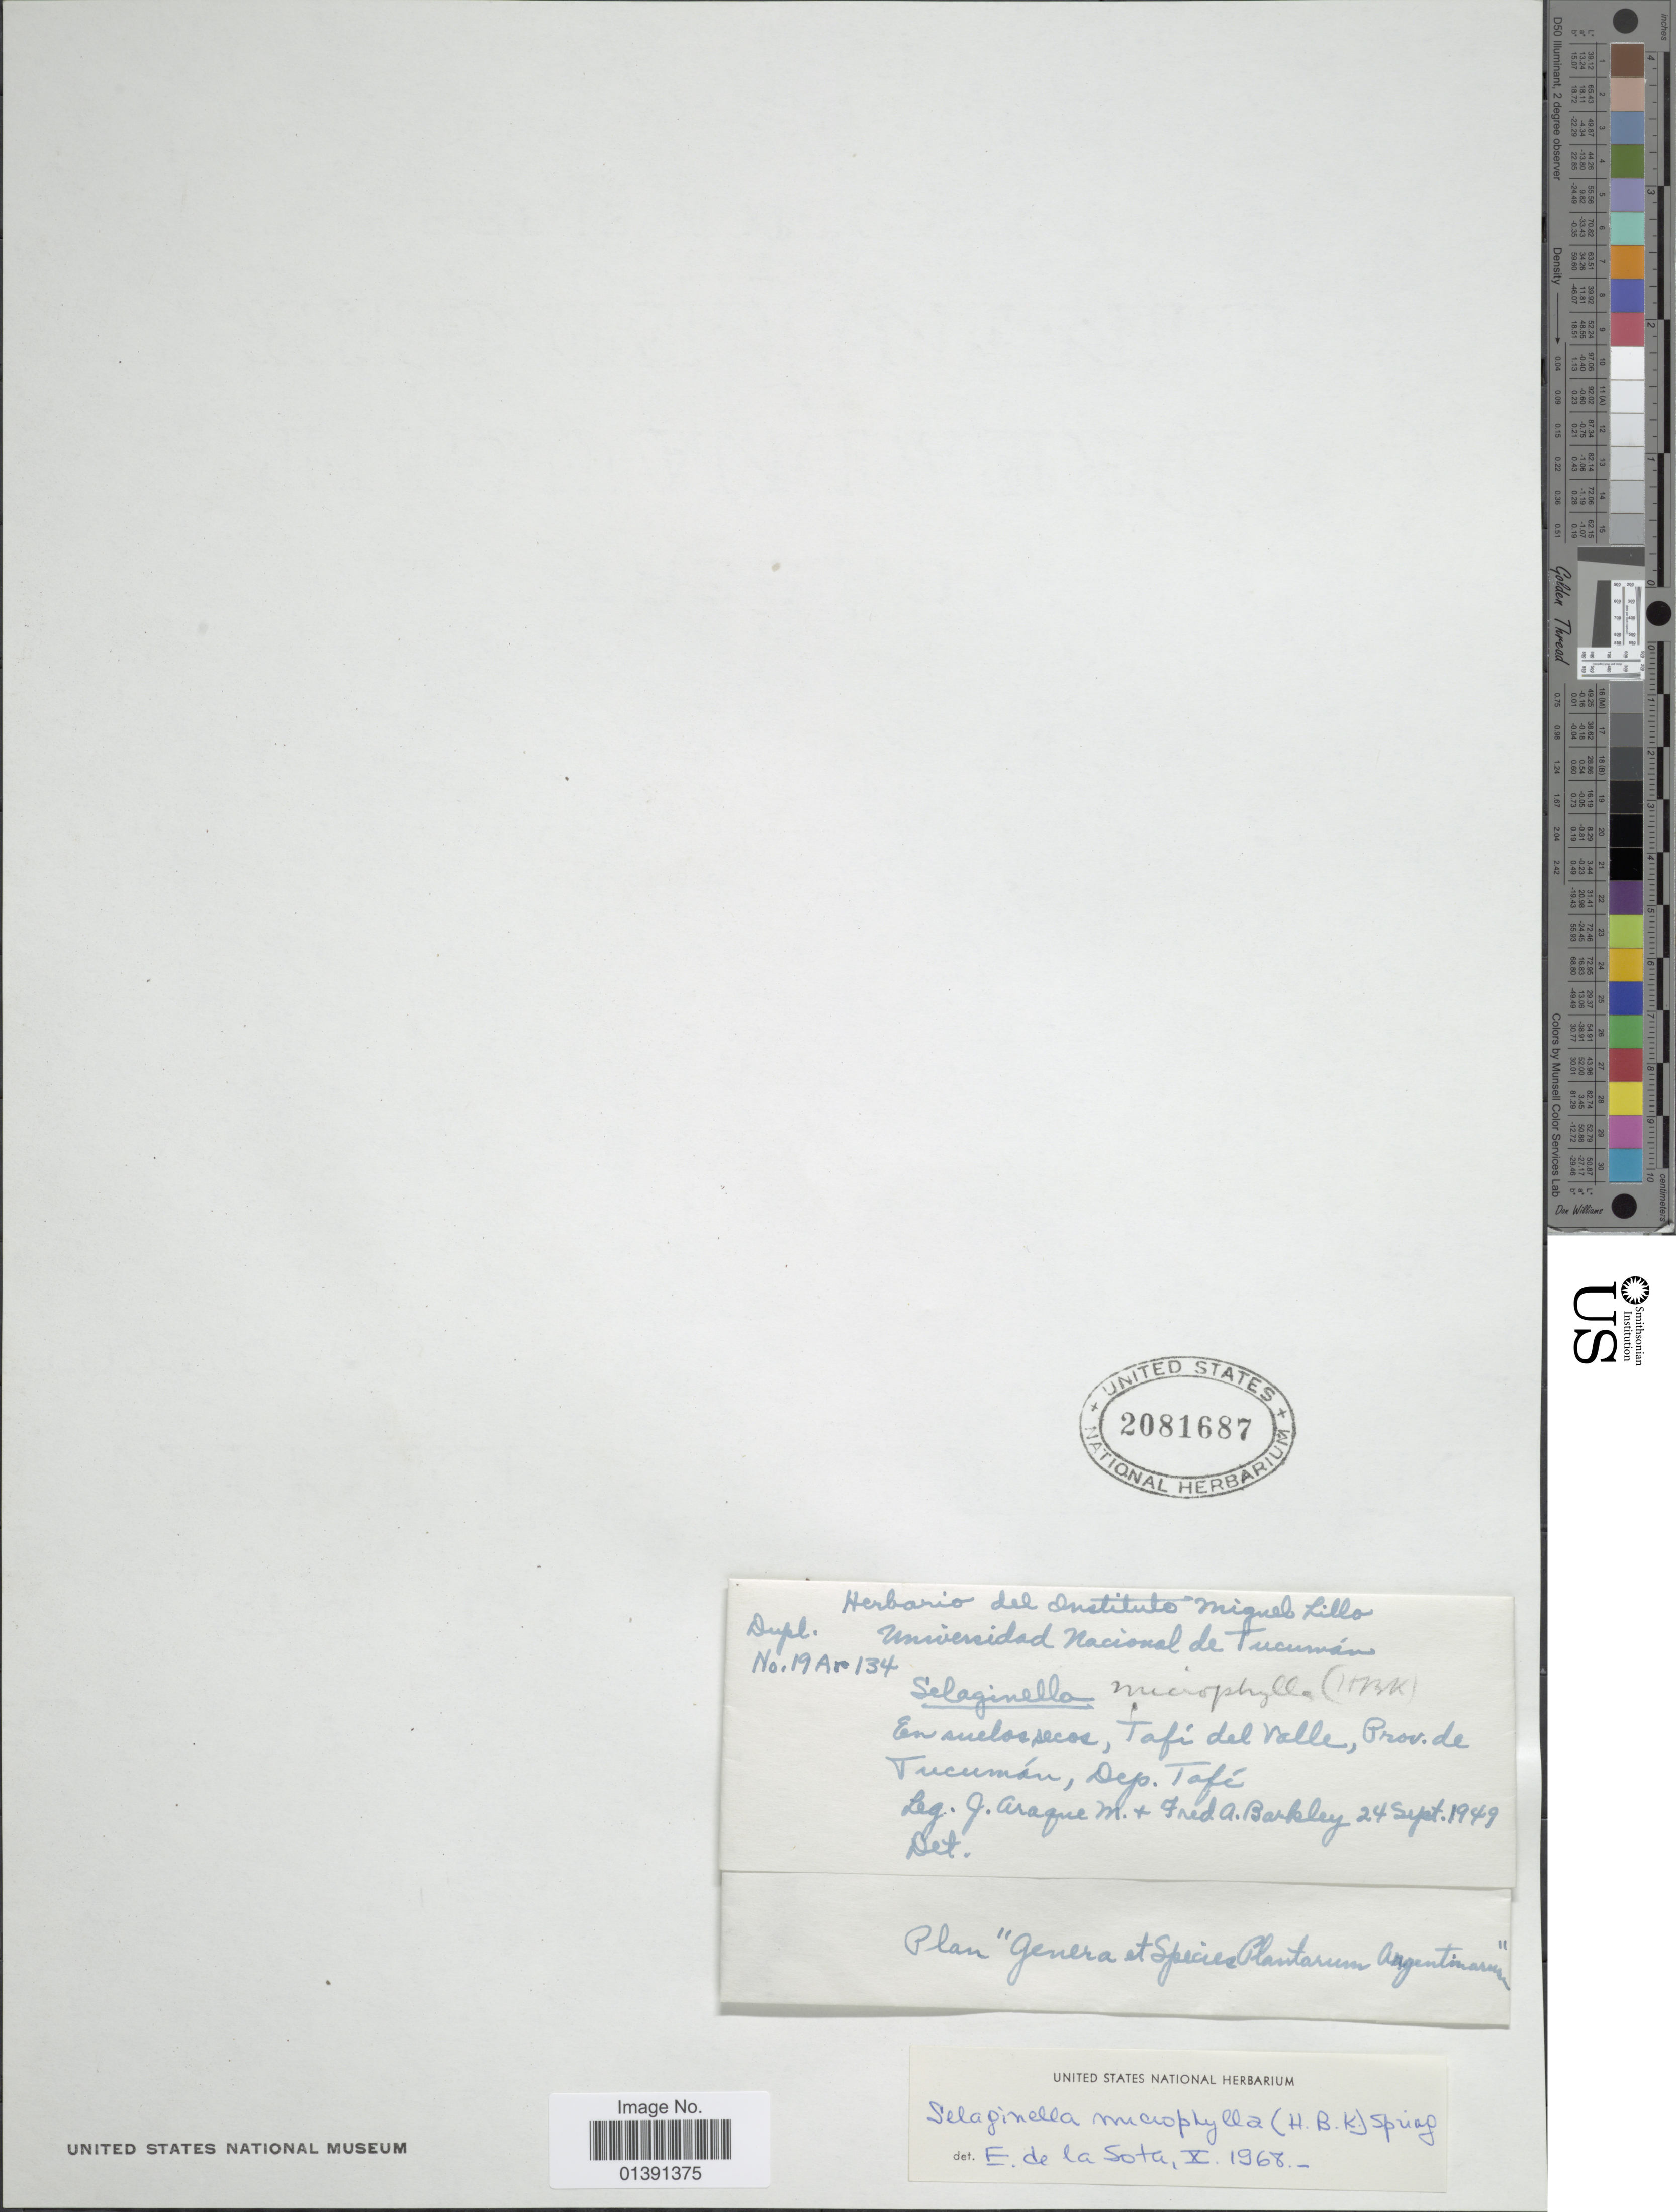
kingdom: Plantae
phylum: Tracheophyta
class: Lycopodiopsida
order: Selaginellales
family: Selaginellaceae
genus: Selaginella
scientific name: Selaginella microphylla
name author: (Kunth) Spring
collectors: M. Arague & F. A. Barkley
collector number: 19Ar134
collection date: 1949-09-24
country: Argentina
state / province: Tucuman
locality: Tafi del Valle, prov de Tucumán, Dep Tafé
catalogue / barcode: US 2081687